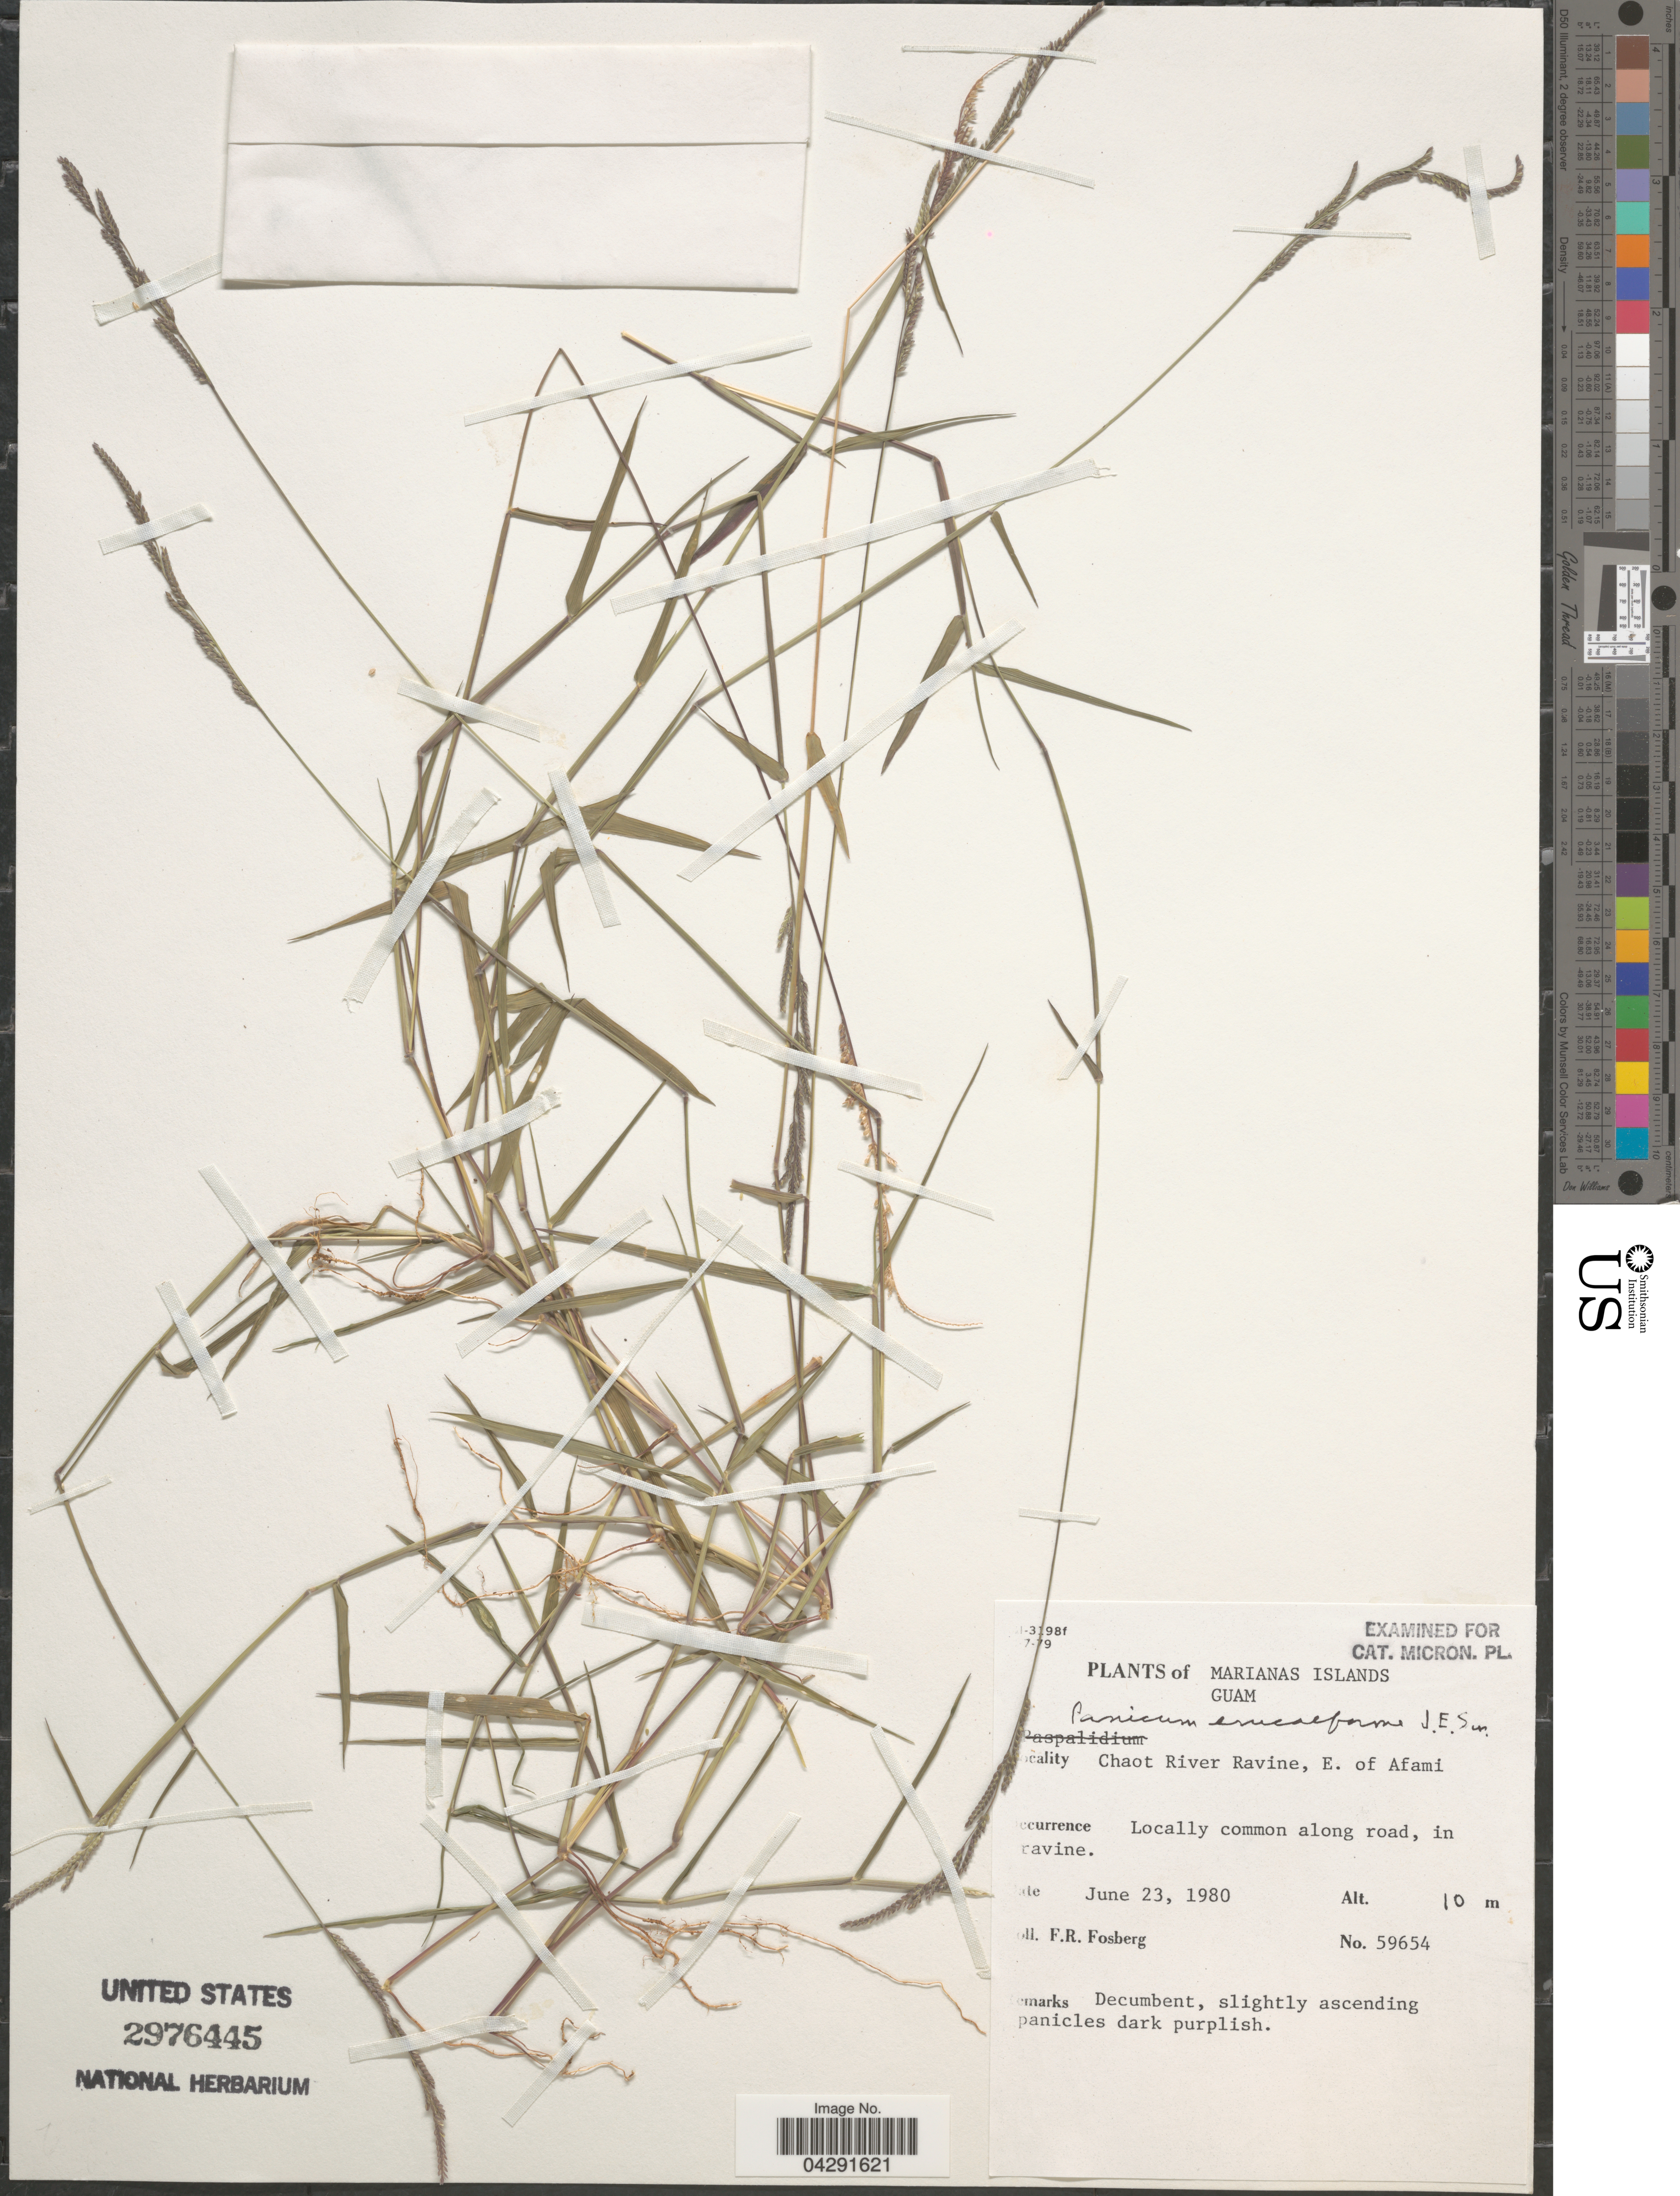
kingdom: Plantae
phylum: Tracheophyta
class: Liliopsida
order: Poales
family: Poaceae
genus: Moorochloa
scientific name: Moorochloa eruciformis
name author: (Sm.) Veldkamp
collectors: F. R. Fosberg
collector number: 59654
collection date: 1980-06-23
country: Guam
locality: Marianas Islands. Chaot River Ravine, E. of Afami. Locally common along road, in ravine.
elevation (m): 10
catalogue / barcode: US 2976445